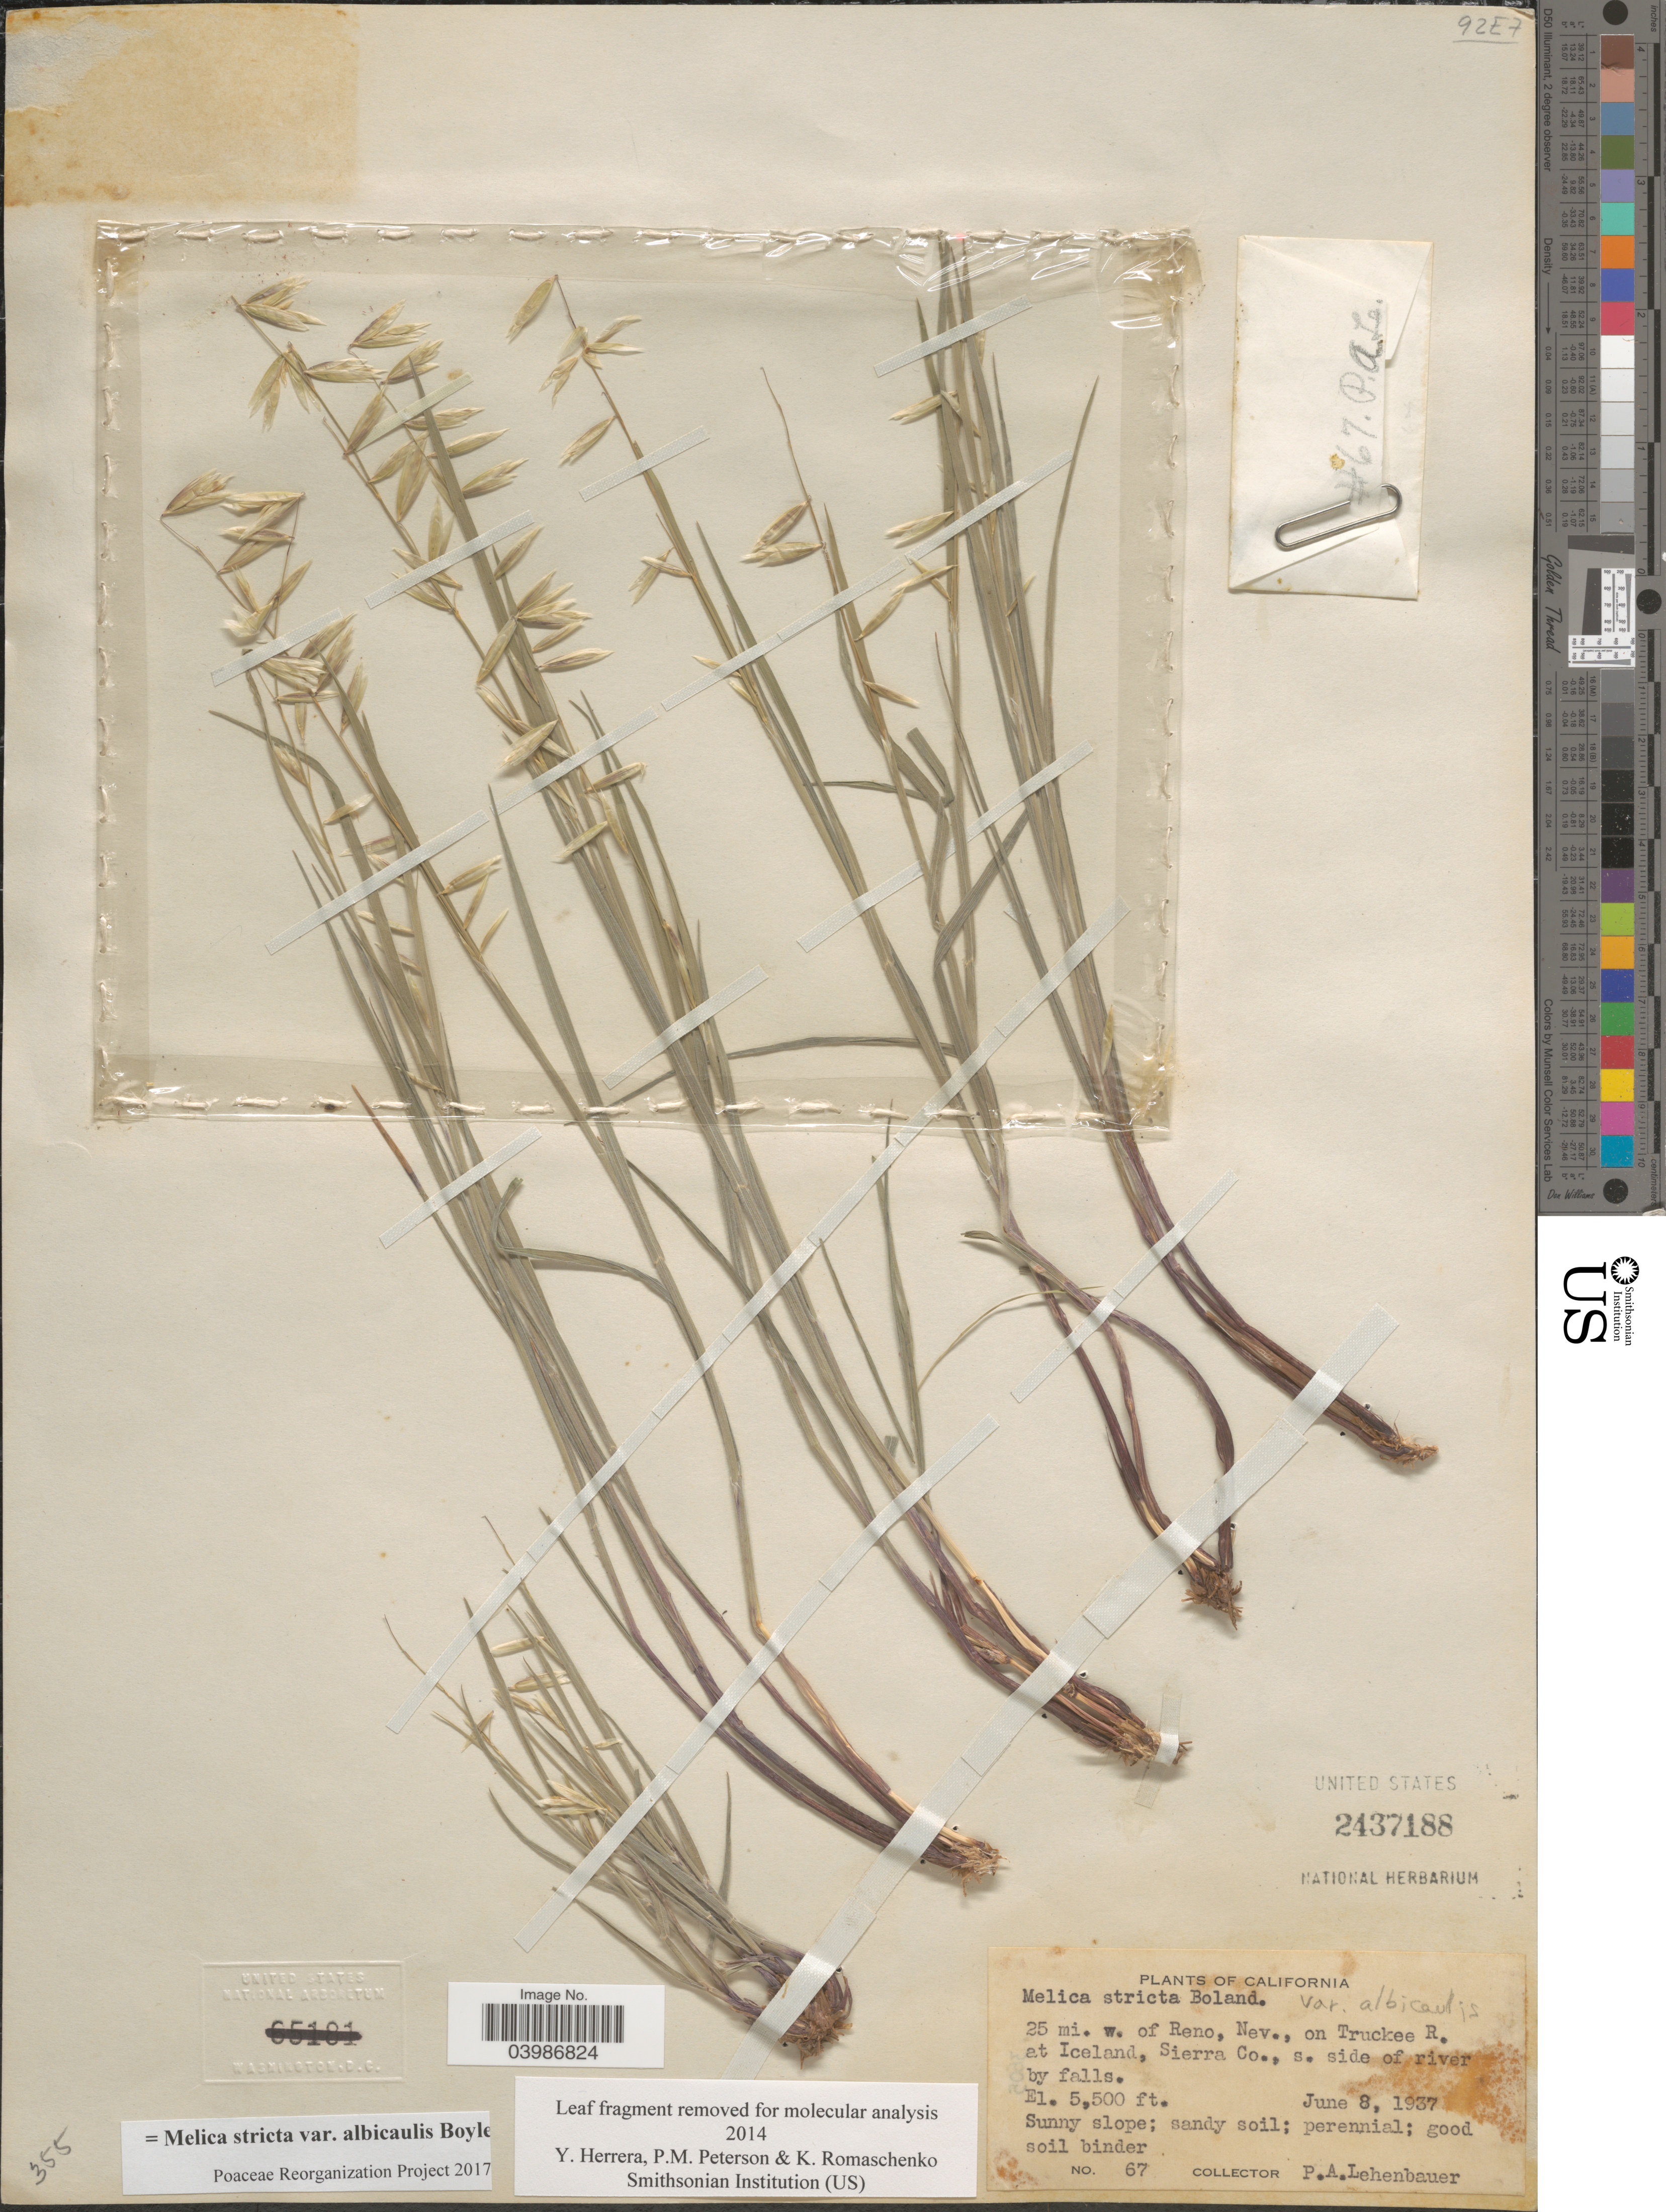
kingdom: Plantae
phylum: Tracheophyta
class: Liliopsida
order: Poales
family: Poaceae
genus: Melica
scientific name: Melica stricta var. albicaulis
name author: Boyle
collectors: P. Lehenbauer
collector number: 67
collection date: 1937-06-08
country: United States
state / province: California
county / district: Sierra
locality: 25 mi. w. of Reno, Nev., on Truckee R. at Iceland, Sierra Co., s. side of river by falls.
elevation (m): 1676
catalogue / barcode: US 2437188